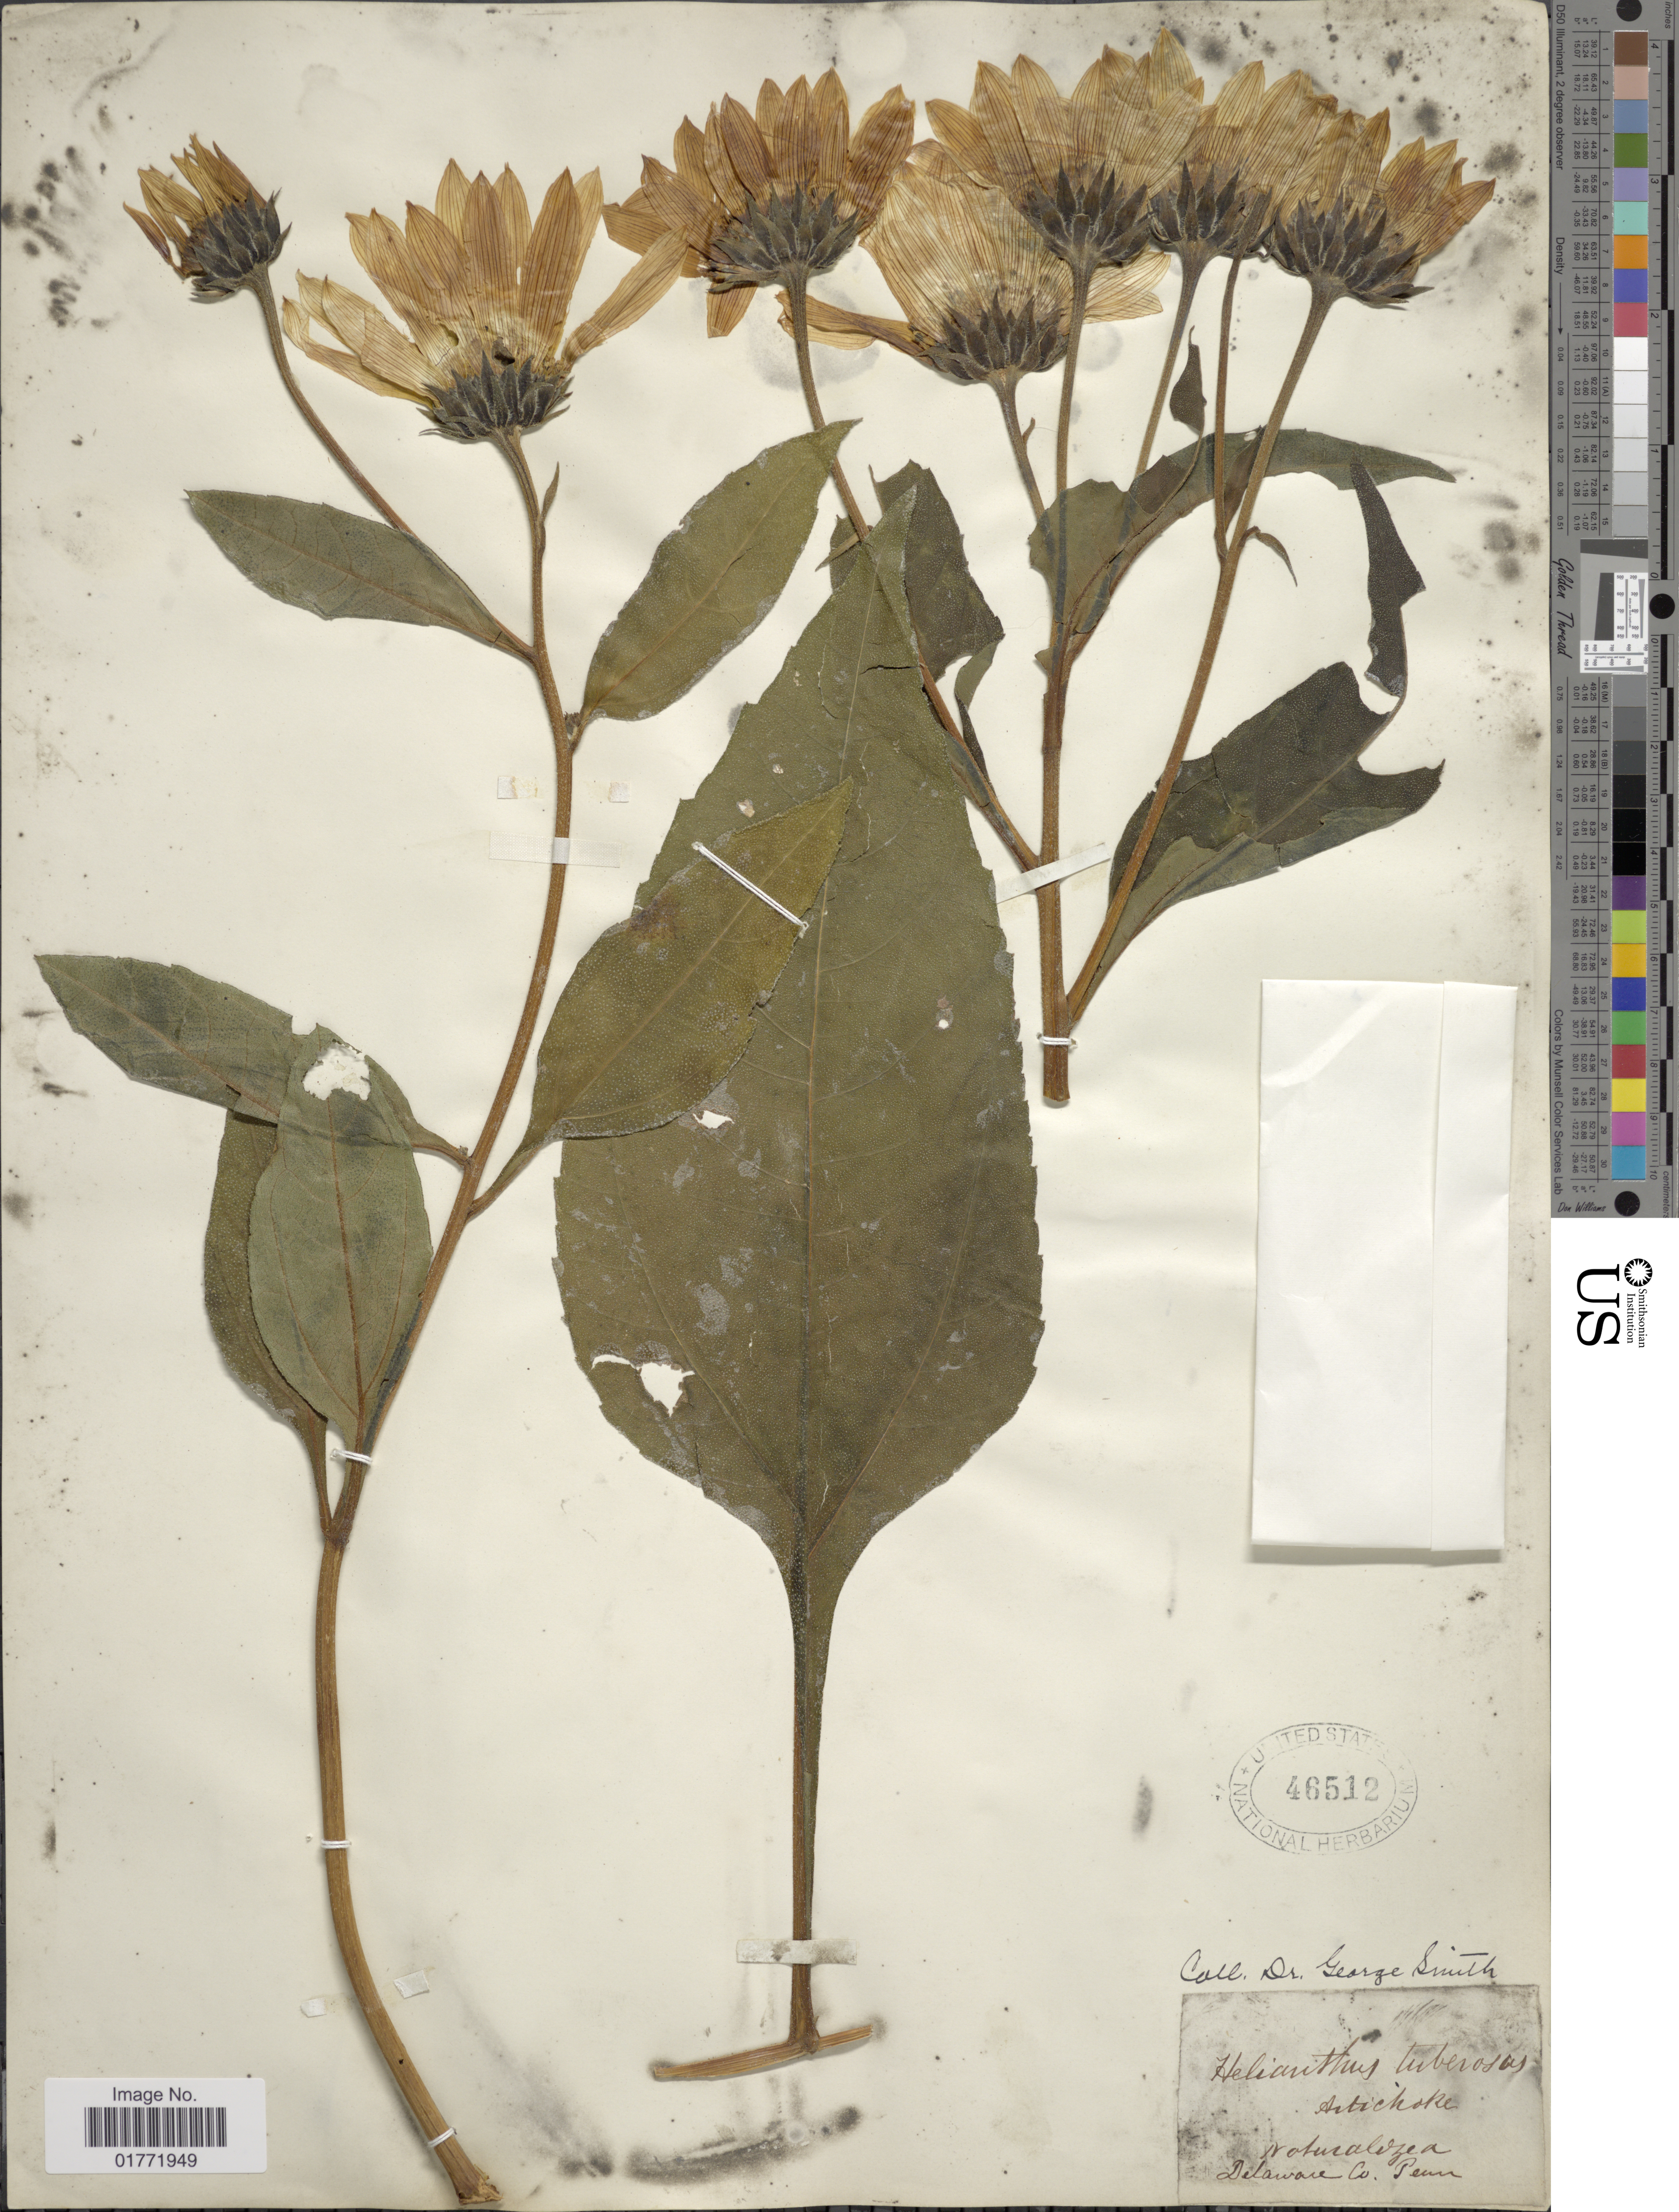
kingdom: Plantae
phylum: Tracheophyta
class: Magnoliopsida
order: Asterales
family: Asteraceae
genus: Helianthus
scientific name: Helianthus tuberosus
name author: L.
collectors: G. Smith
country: United States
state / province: Pennsylvania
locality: Delaware Co., Penn.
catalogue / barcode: US 46512